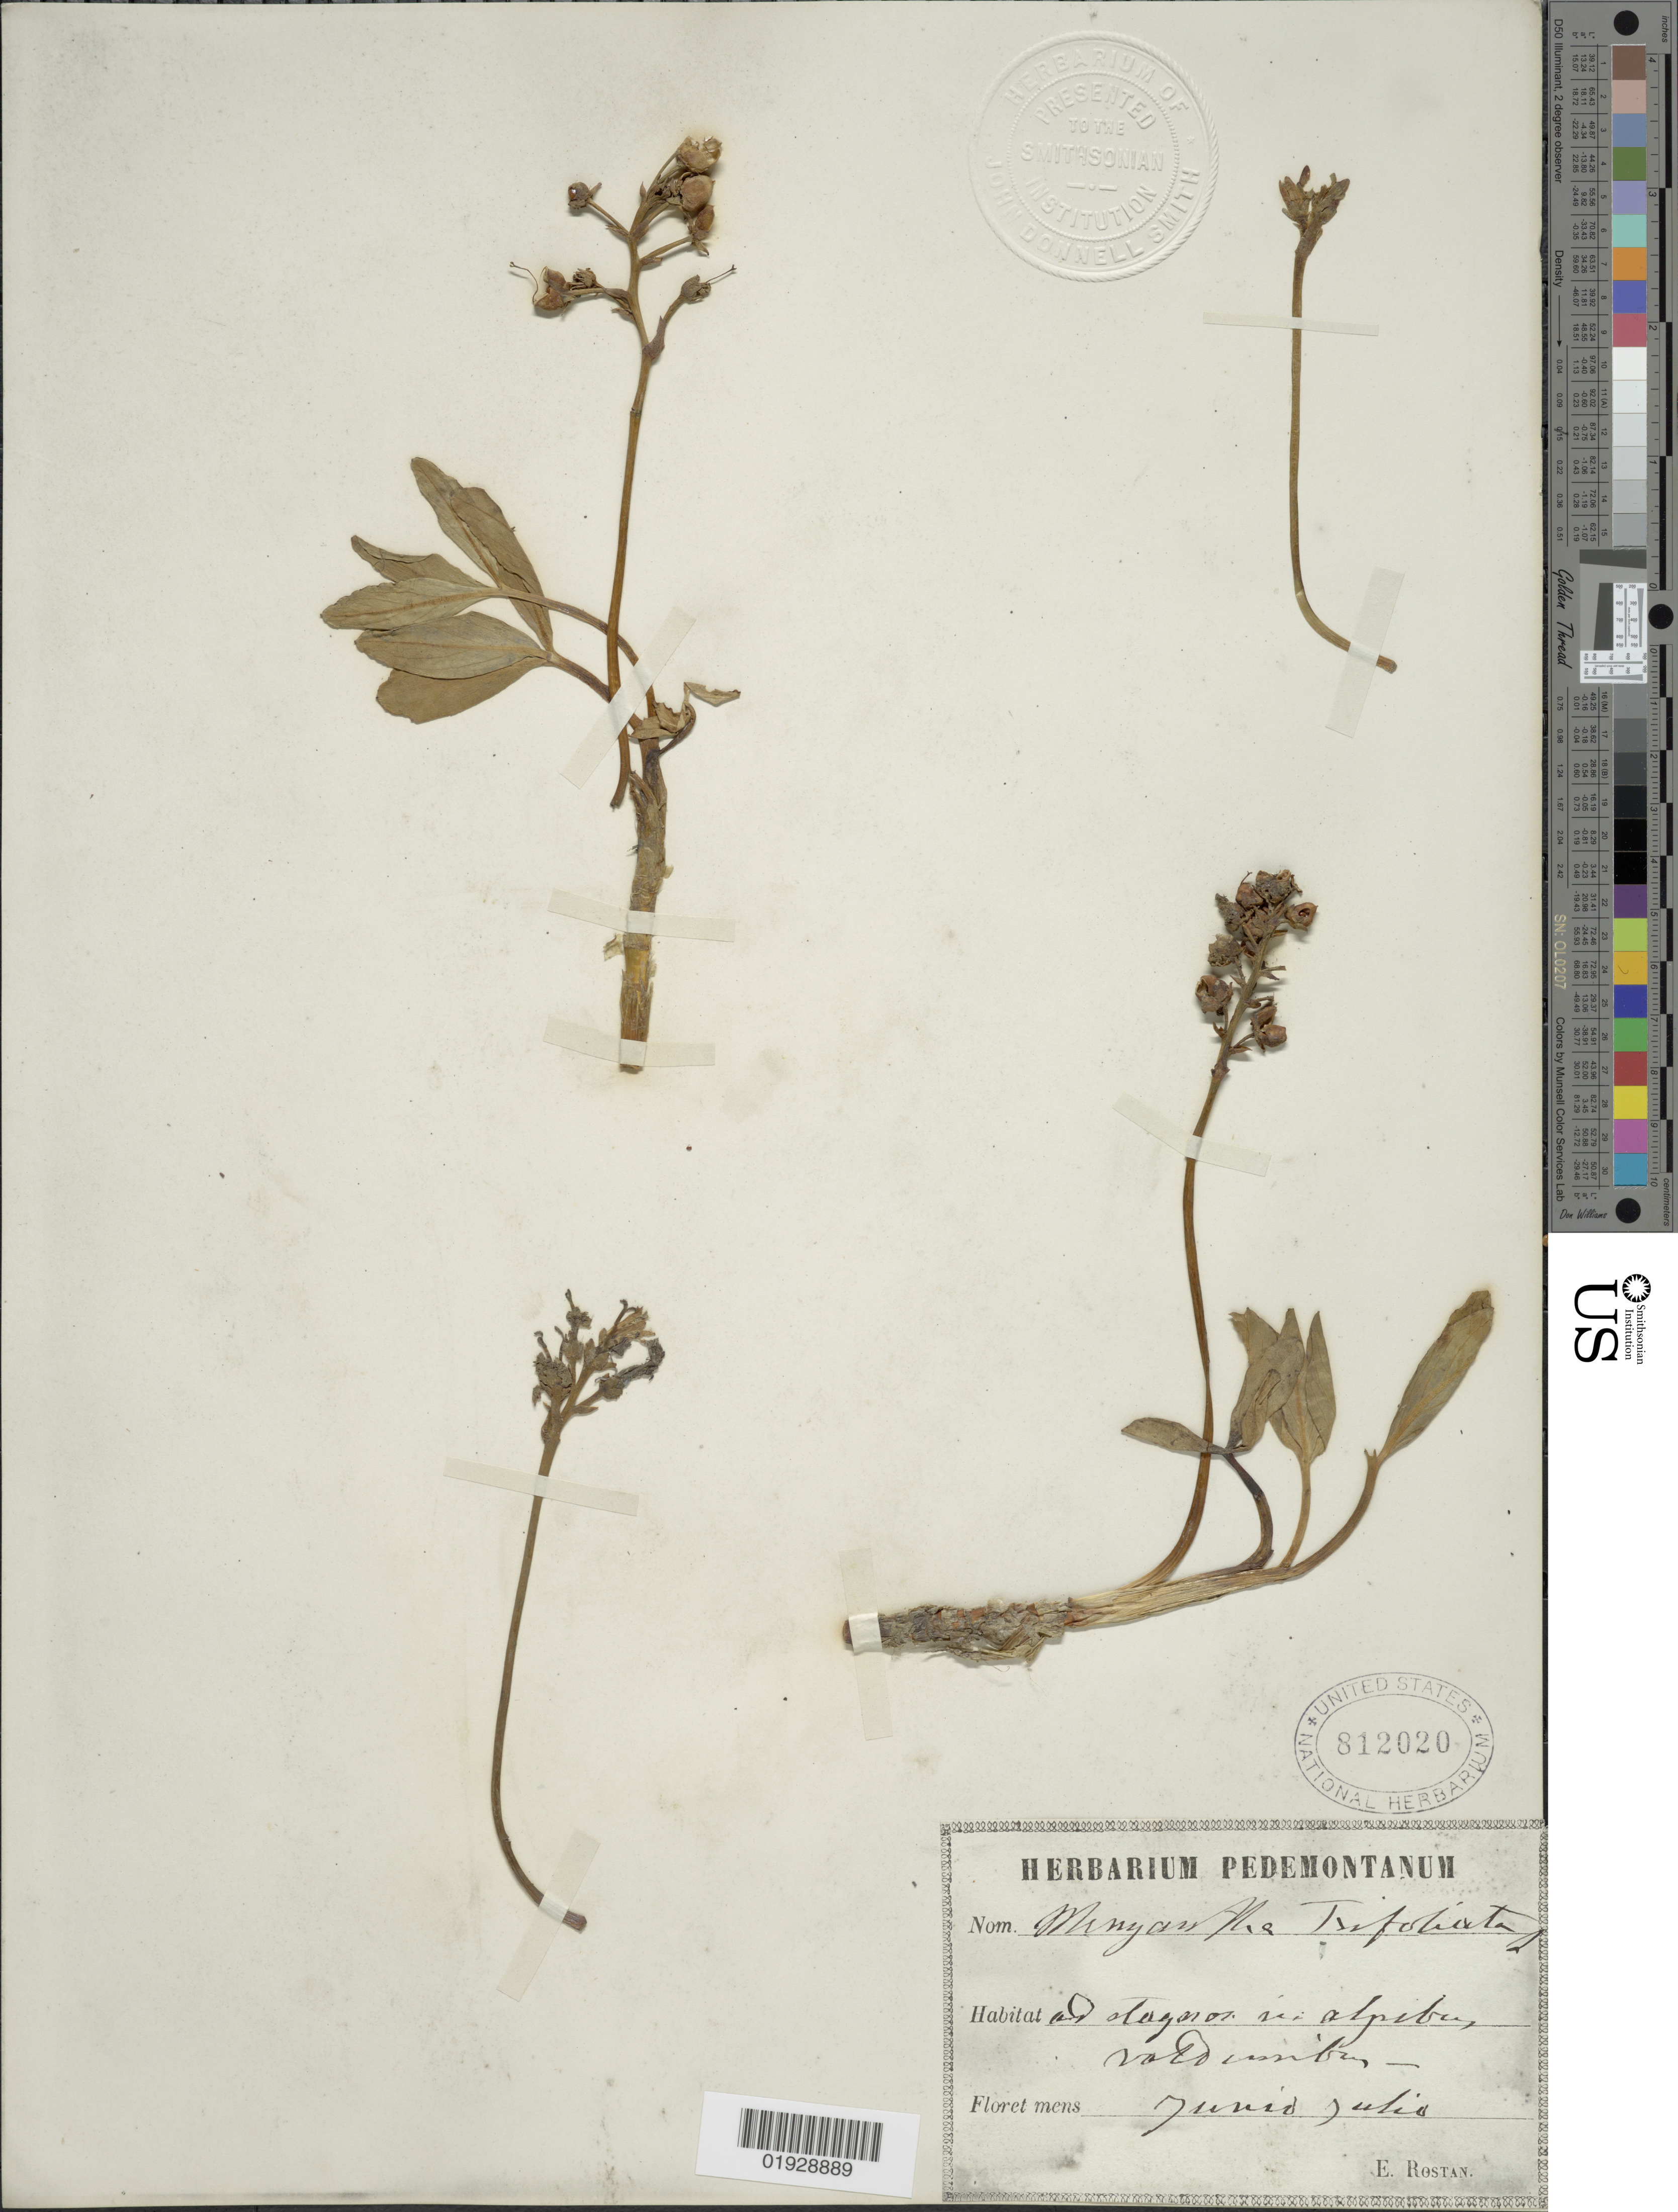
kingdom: Plantae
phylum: Tracheophyta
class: Magnoliopsida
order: Asterales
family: Menyanthaceae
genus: Menyanthes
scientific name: Menyanthes trifoliata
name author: L.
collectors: E. Rostan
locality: Valdunbus [interpreted]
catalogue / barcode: US 812020